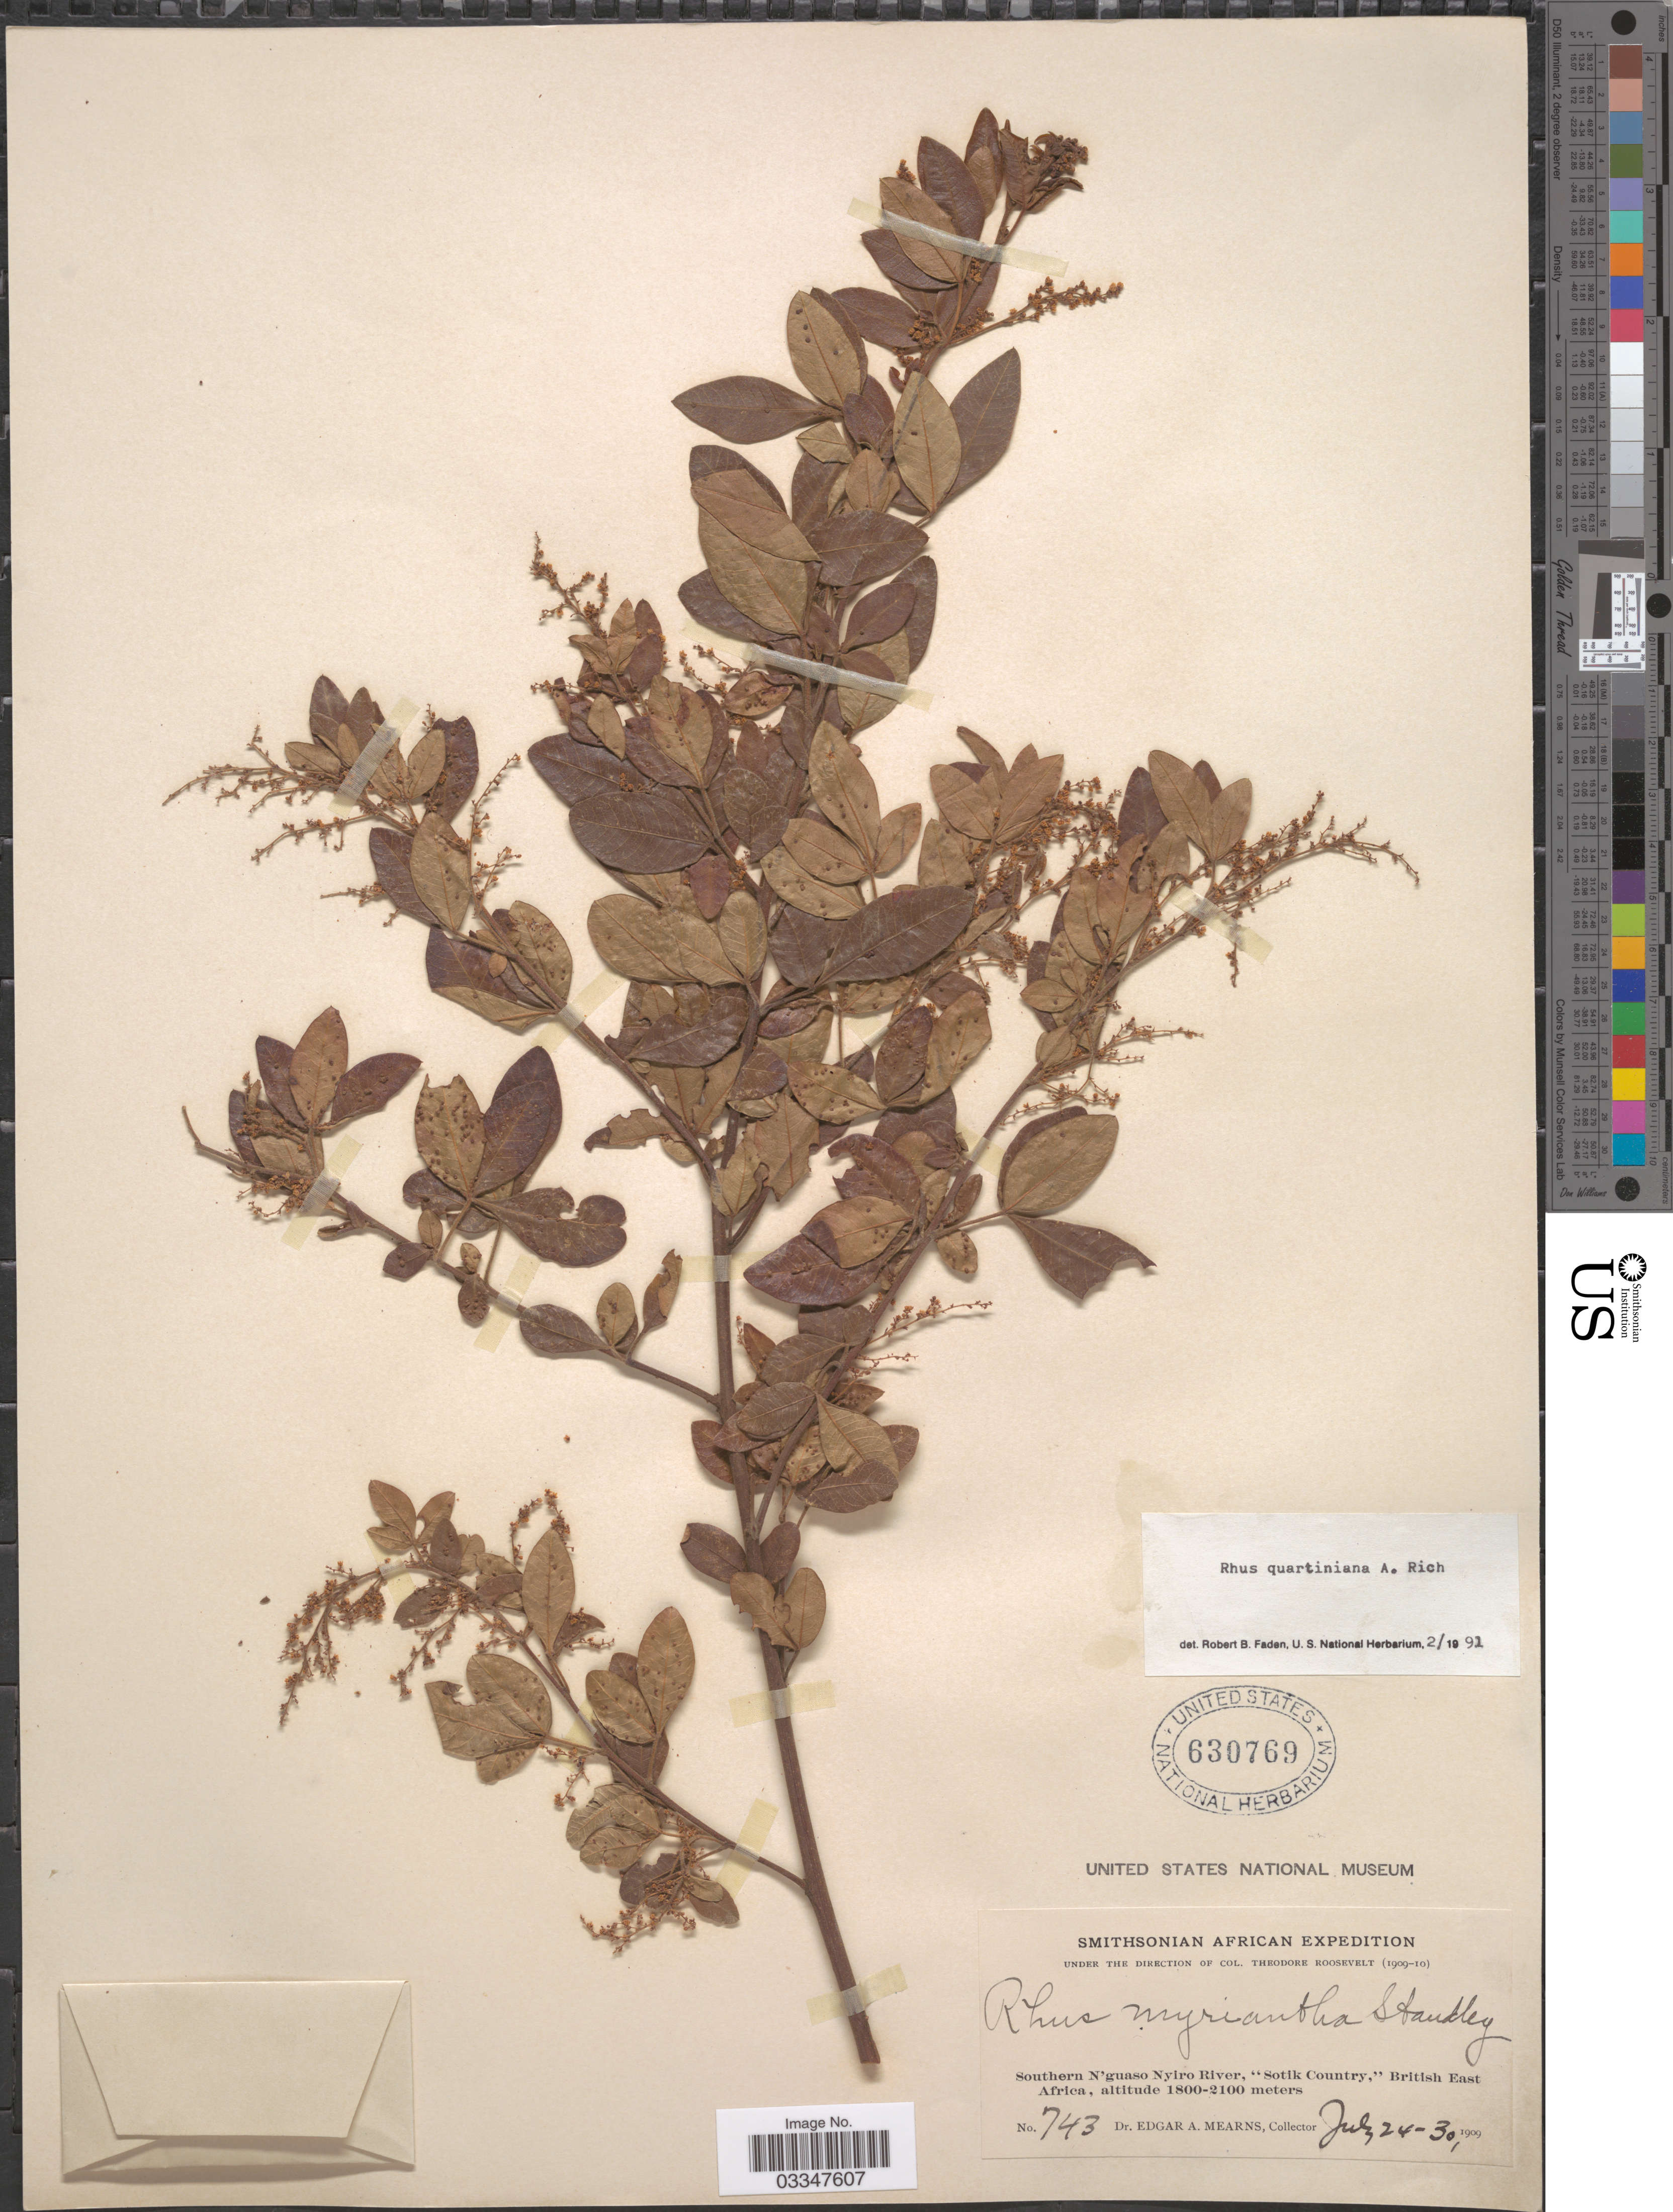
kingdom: Plantae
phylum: Tracheophyta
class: Magnoliopsida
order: Sapindales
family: Anacardiaceae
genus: Rhus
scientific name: Rhus quartiniana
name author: A. Rich.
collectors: E. A. Mearns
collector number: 743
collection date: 1909-07-24/1909-07-30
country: Kenya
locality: Southern N'guaso Nyiro River, "Sotik Country", British East Africa.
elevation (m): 1800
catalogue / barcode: US 630769